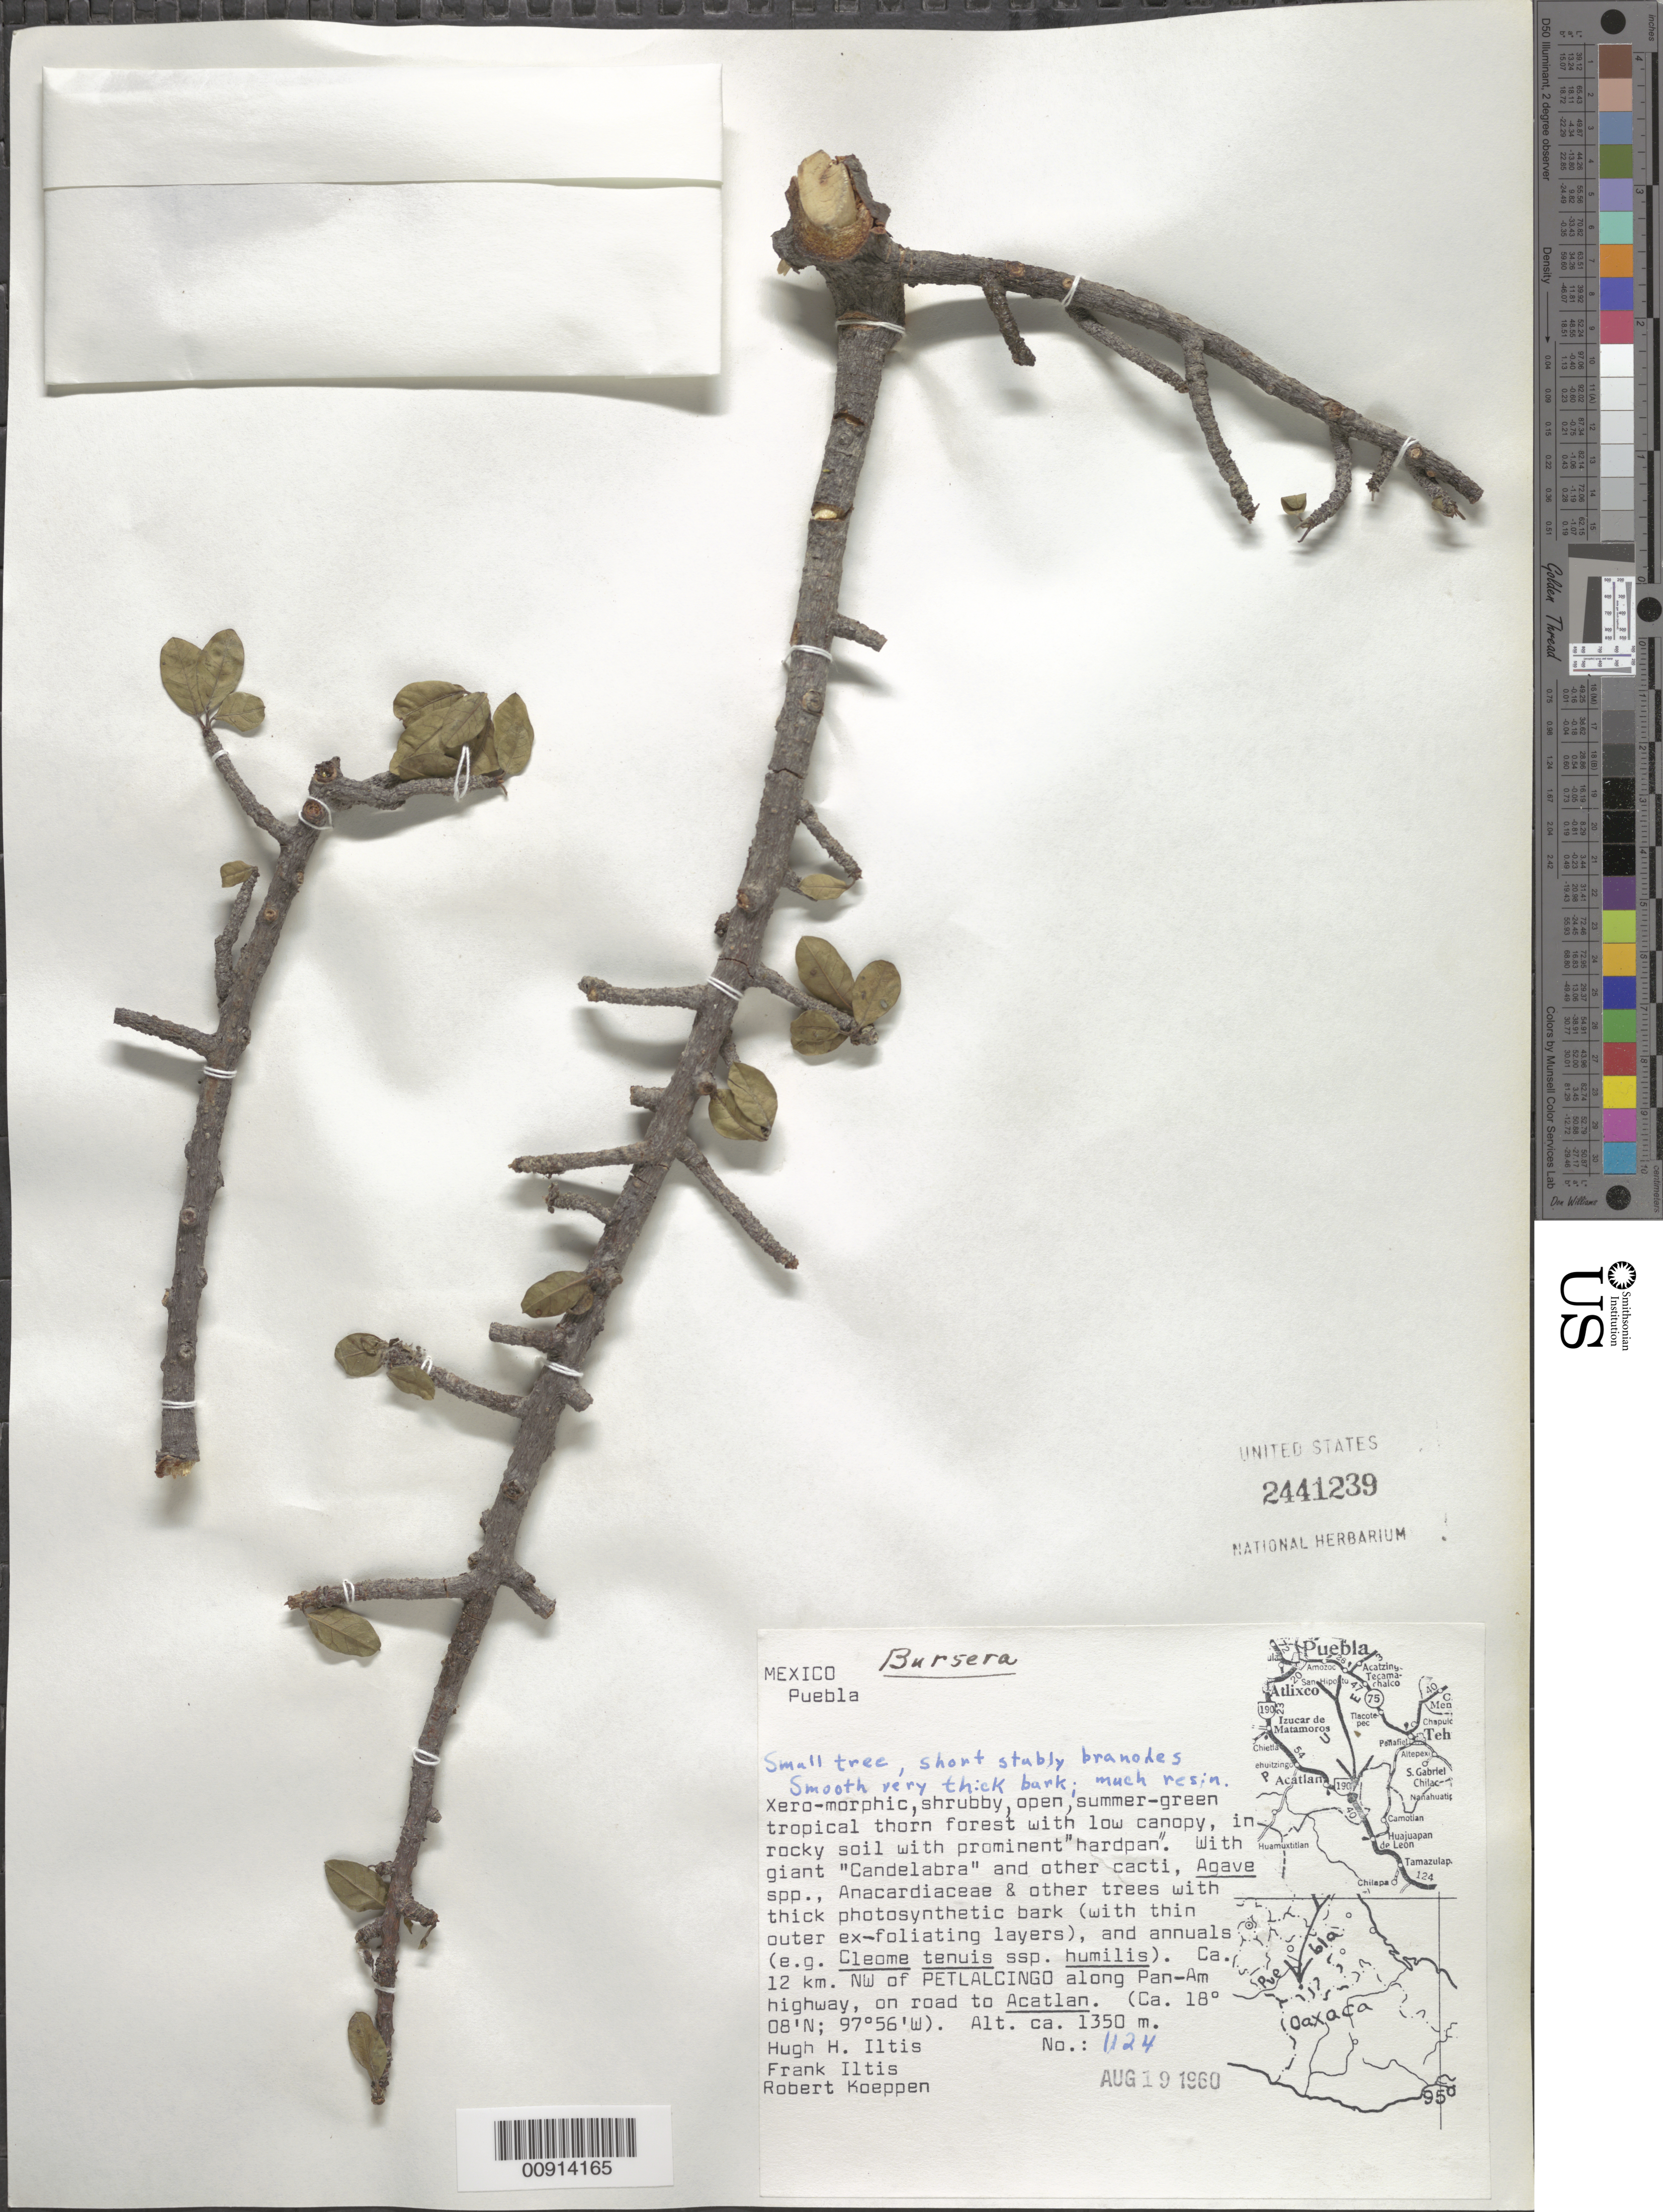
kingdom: Plantae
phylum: Tracheophyta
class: Magnoliopsida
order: Sapindales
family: Burseraceae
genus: Bursera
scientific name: Bursera sp.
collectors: H. H. Iltis, F. Iltis & R. C. Koeppen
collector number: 1124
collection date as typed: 19 Aug 1960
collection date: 1960-08-19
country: Mexico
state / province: Puebla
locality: Ca. 12 km. NW of Petlalcingo along Pan Am. Highway, on road to Acatlán, Puebla.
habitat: Xero-morphic, shrubby, open, summer-green tropical thorn forest with low canopy, in rocky soil with prominent "hardpan". With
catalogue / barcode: US 2441239